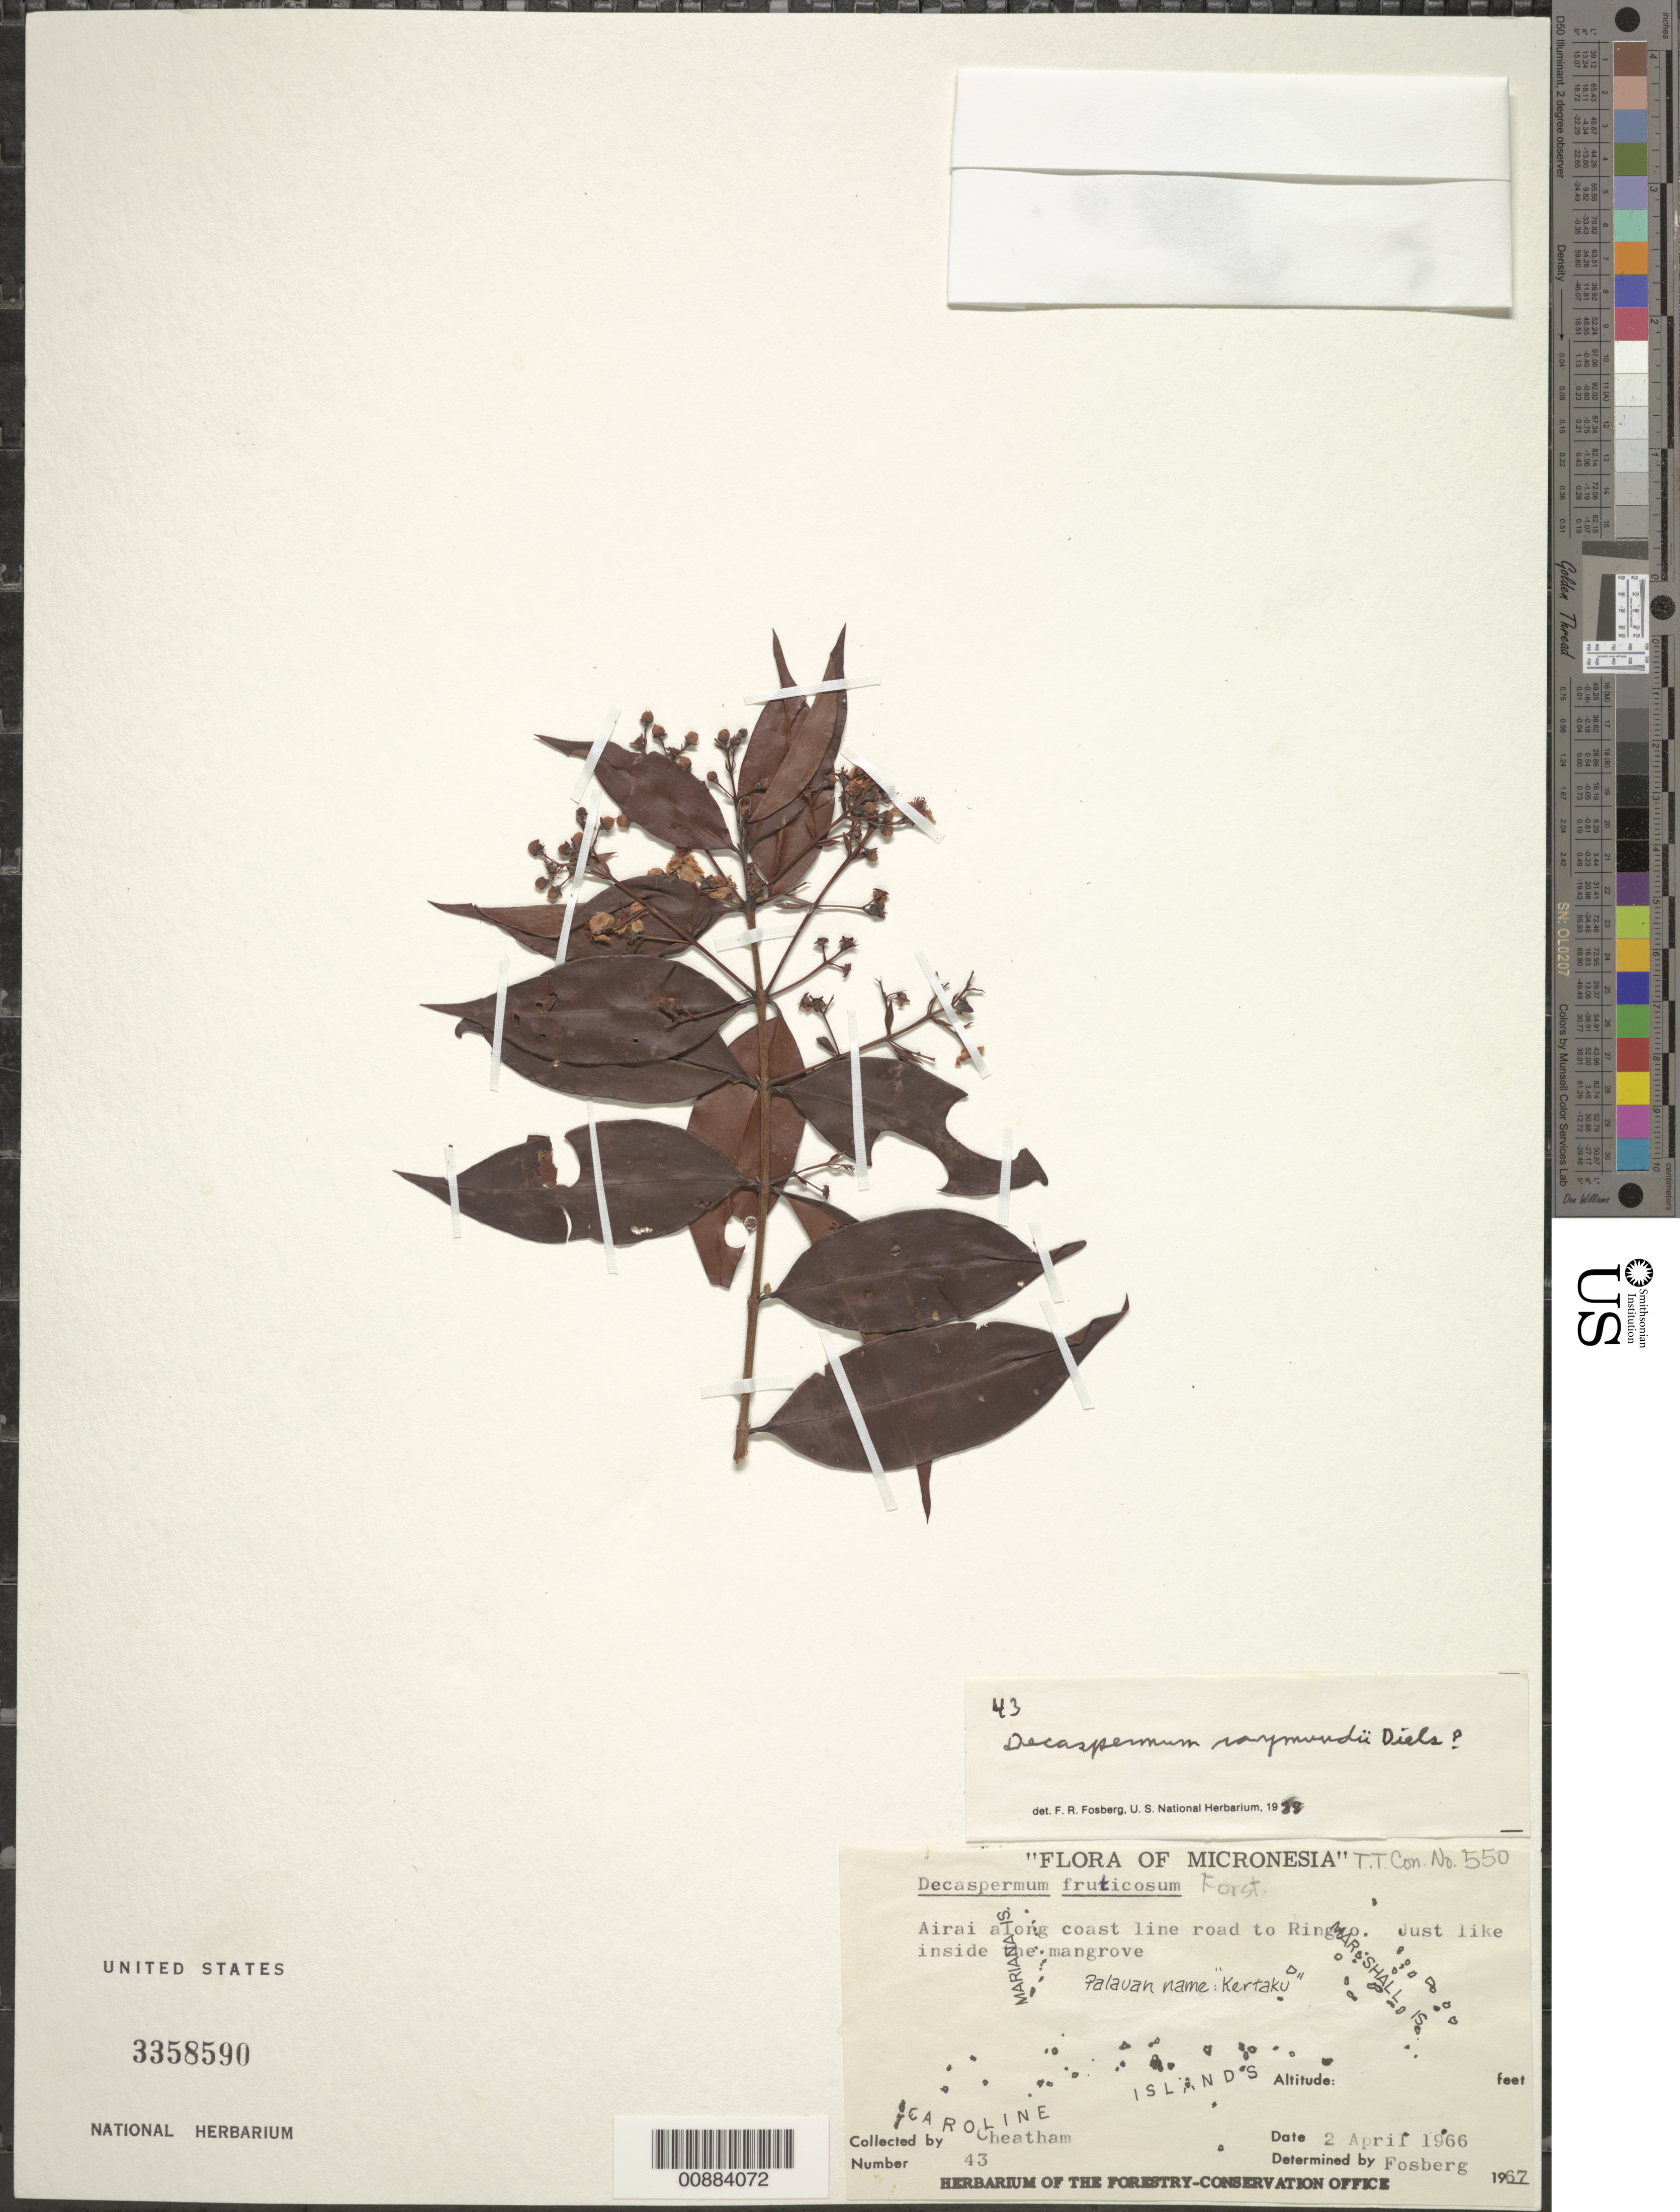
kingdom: Plantae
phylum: Tracheophyta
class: Magnoliopsida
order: Myrtales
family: Myrtaceae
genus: Decaspermum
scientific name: Decaspermum raymundi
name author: Diels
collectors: N. H. Cheatham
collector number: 43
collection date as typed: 02 Apr 1966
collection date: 1966-04-02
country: Palau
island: Babeldaob [Babelthuap]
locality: Airai along coast line road to Ringao(?). Just like inside the mangrove.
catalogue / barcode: US 3358590